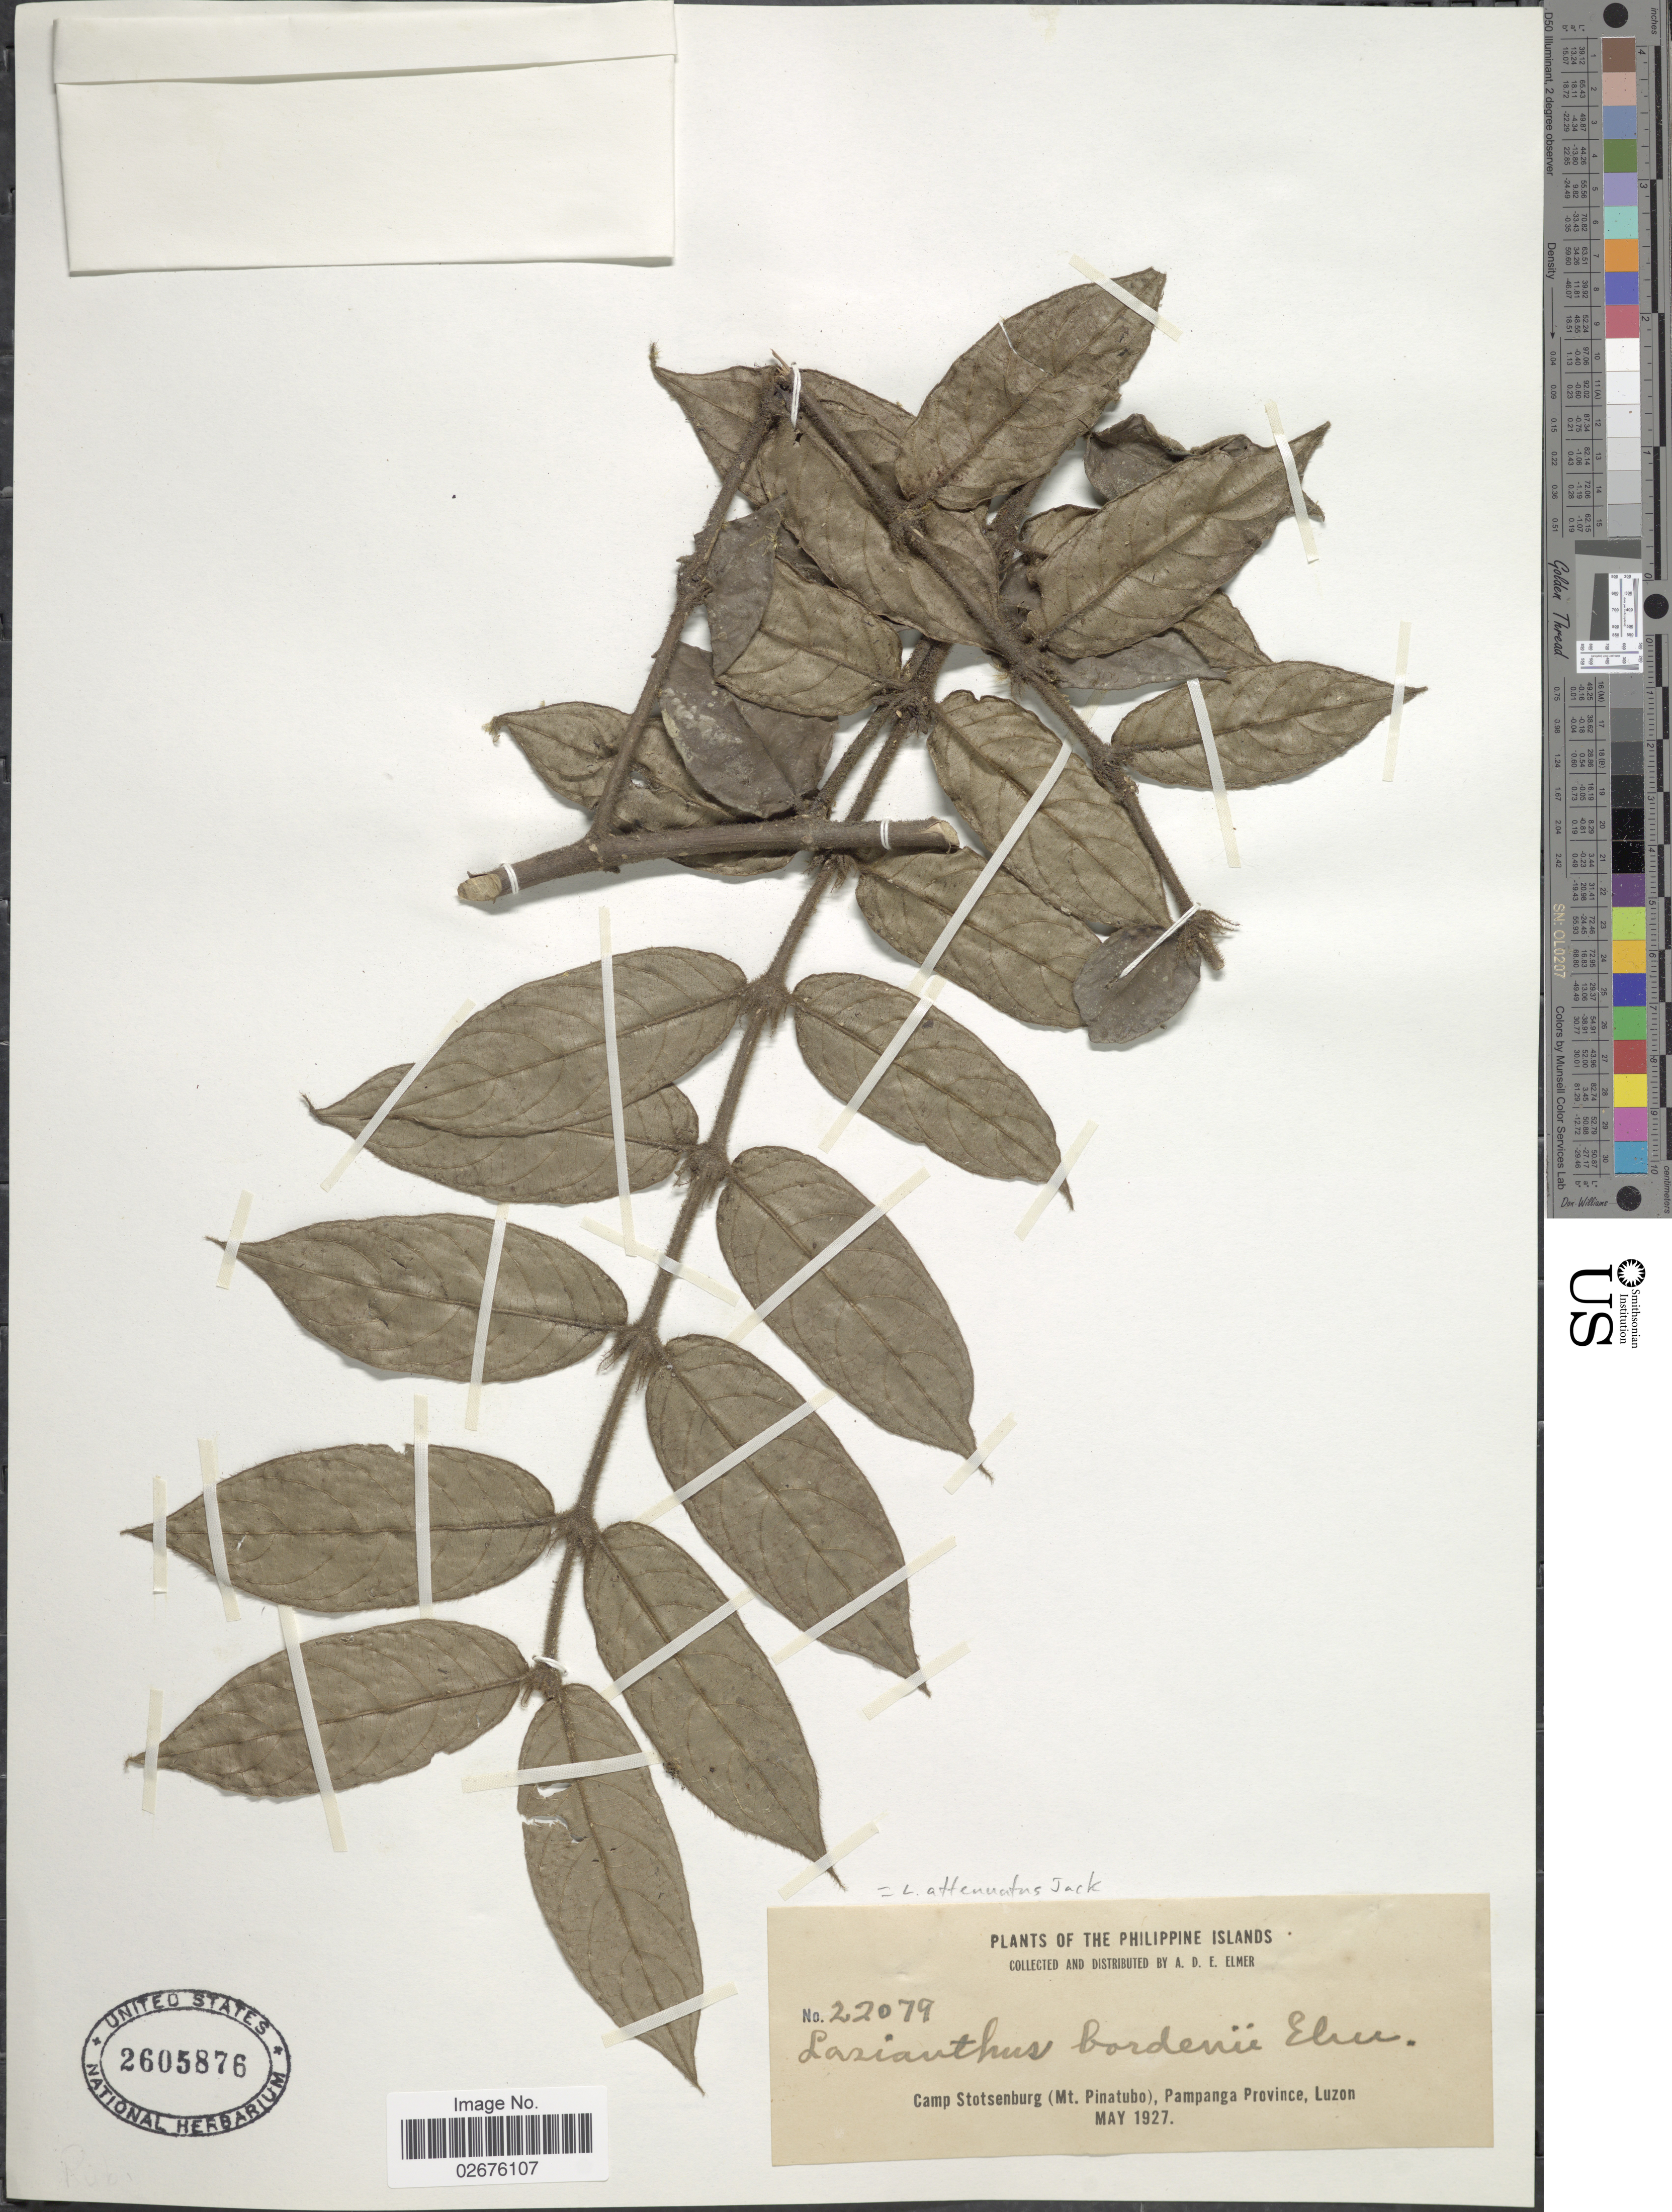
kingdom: Plantae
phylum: Tracheophyta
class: Magnoliopsida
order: Gentianales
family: Rubiaceae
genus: Lasianthus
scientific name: Lasianthus attenuatus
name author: Jack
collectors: A. D. E. Elmer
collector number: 22079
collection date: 1927-05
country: Philippines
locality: Philippine Islands. Camp Stotsenburg (Mt. Pinatubo), Pampanga Province, Luzon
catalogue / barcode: US 2605876